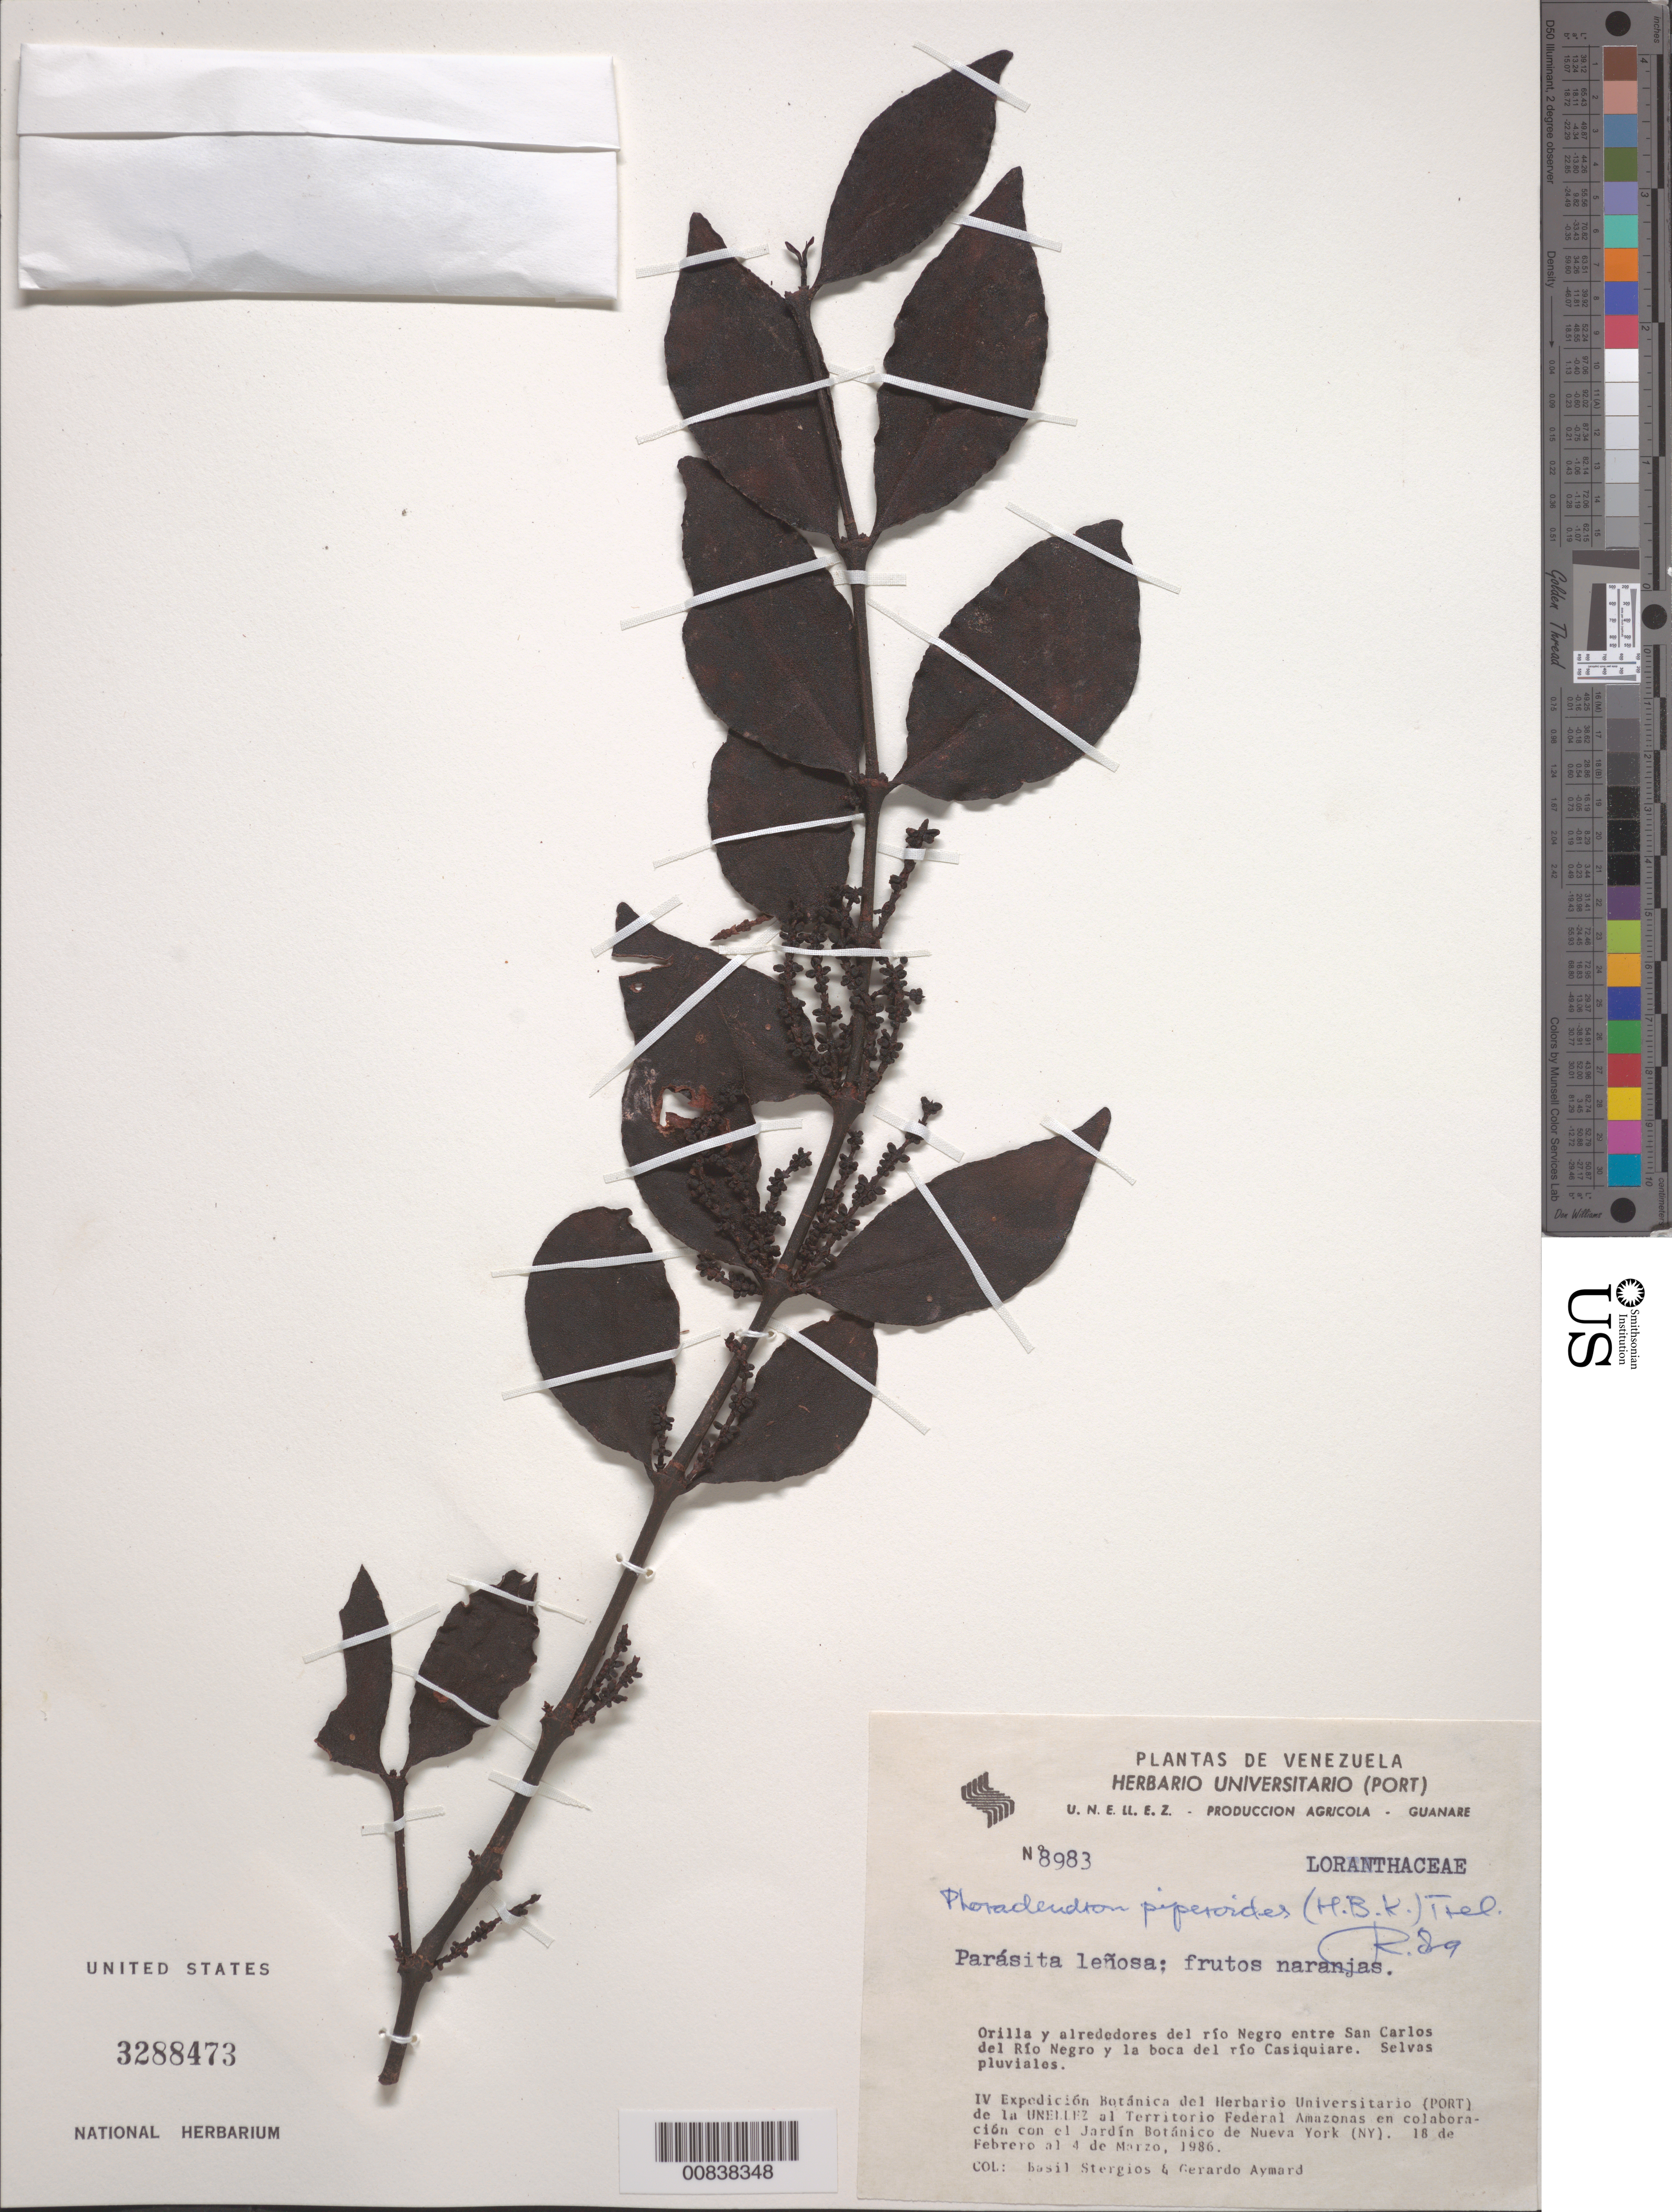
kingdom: Plantae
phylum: Tracheophyta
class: Magnoliopsida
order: Santalales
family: Viscaceae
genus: Phoradendron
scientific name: Phoradendron piperoides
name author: (Kunth) Trel.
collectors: B. G. Stergios & G. A. Aymard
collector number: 8983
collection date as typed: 18-Feb-86 to 4-Mar-86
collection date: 1986-02-18/1986-03-04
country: Venezuela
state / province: Amazonas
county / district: Río Negro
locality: Between San Carlos del Río Negro and mouth of Río Casiquiare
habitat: Selvas pluviales; orilla y alrededores del río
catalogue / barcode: US 3288473